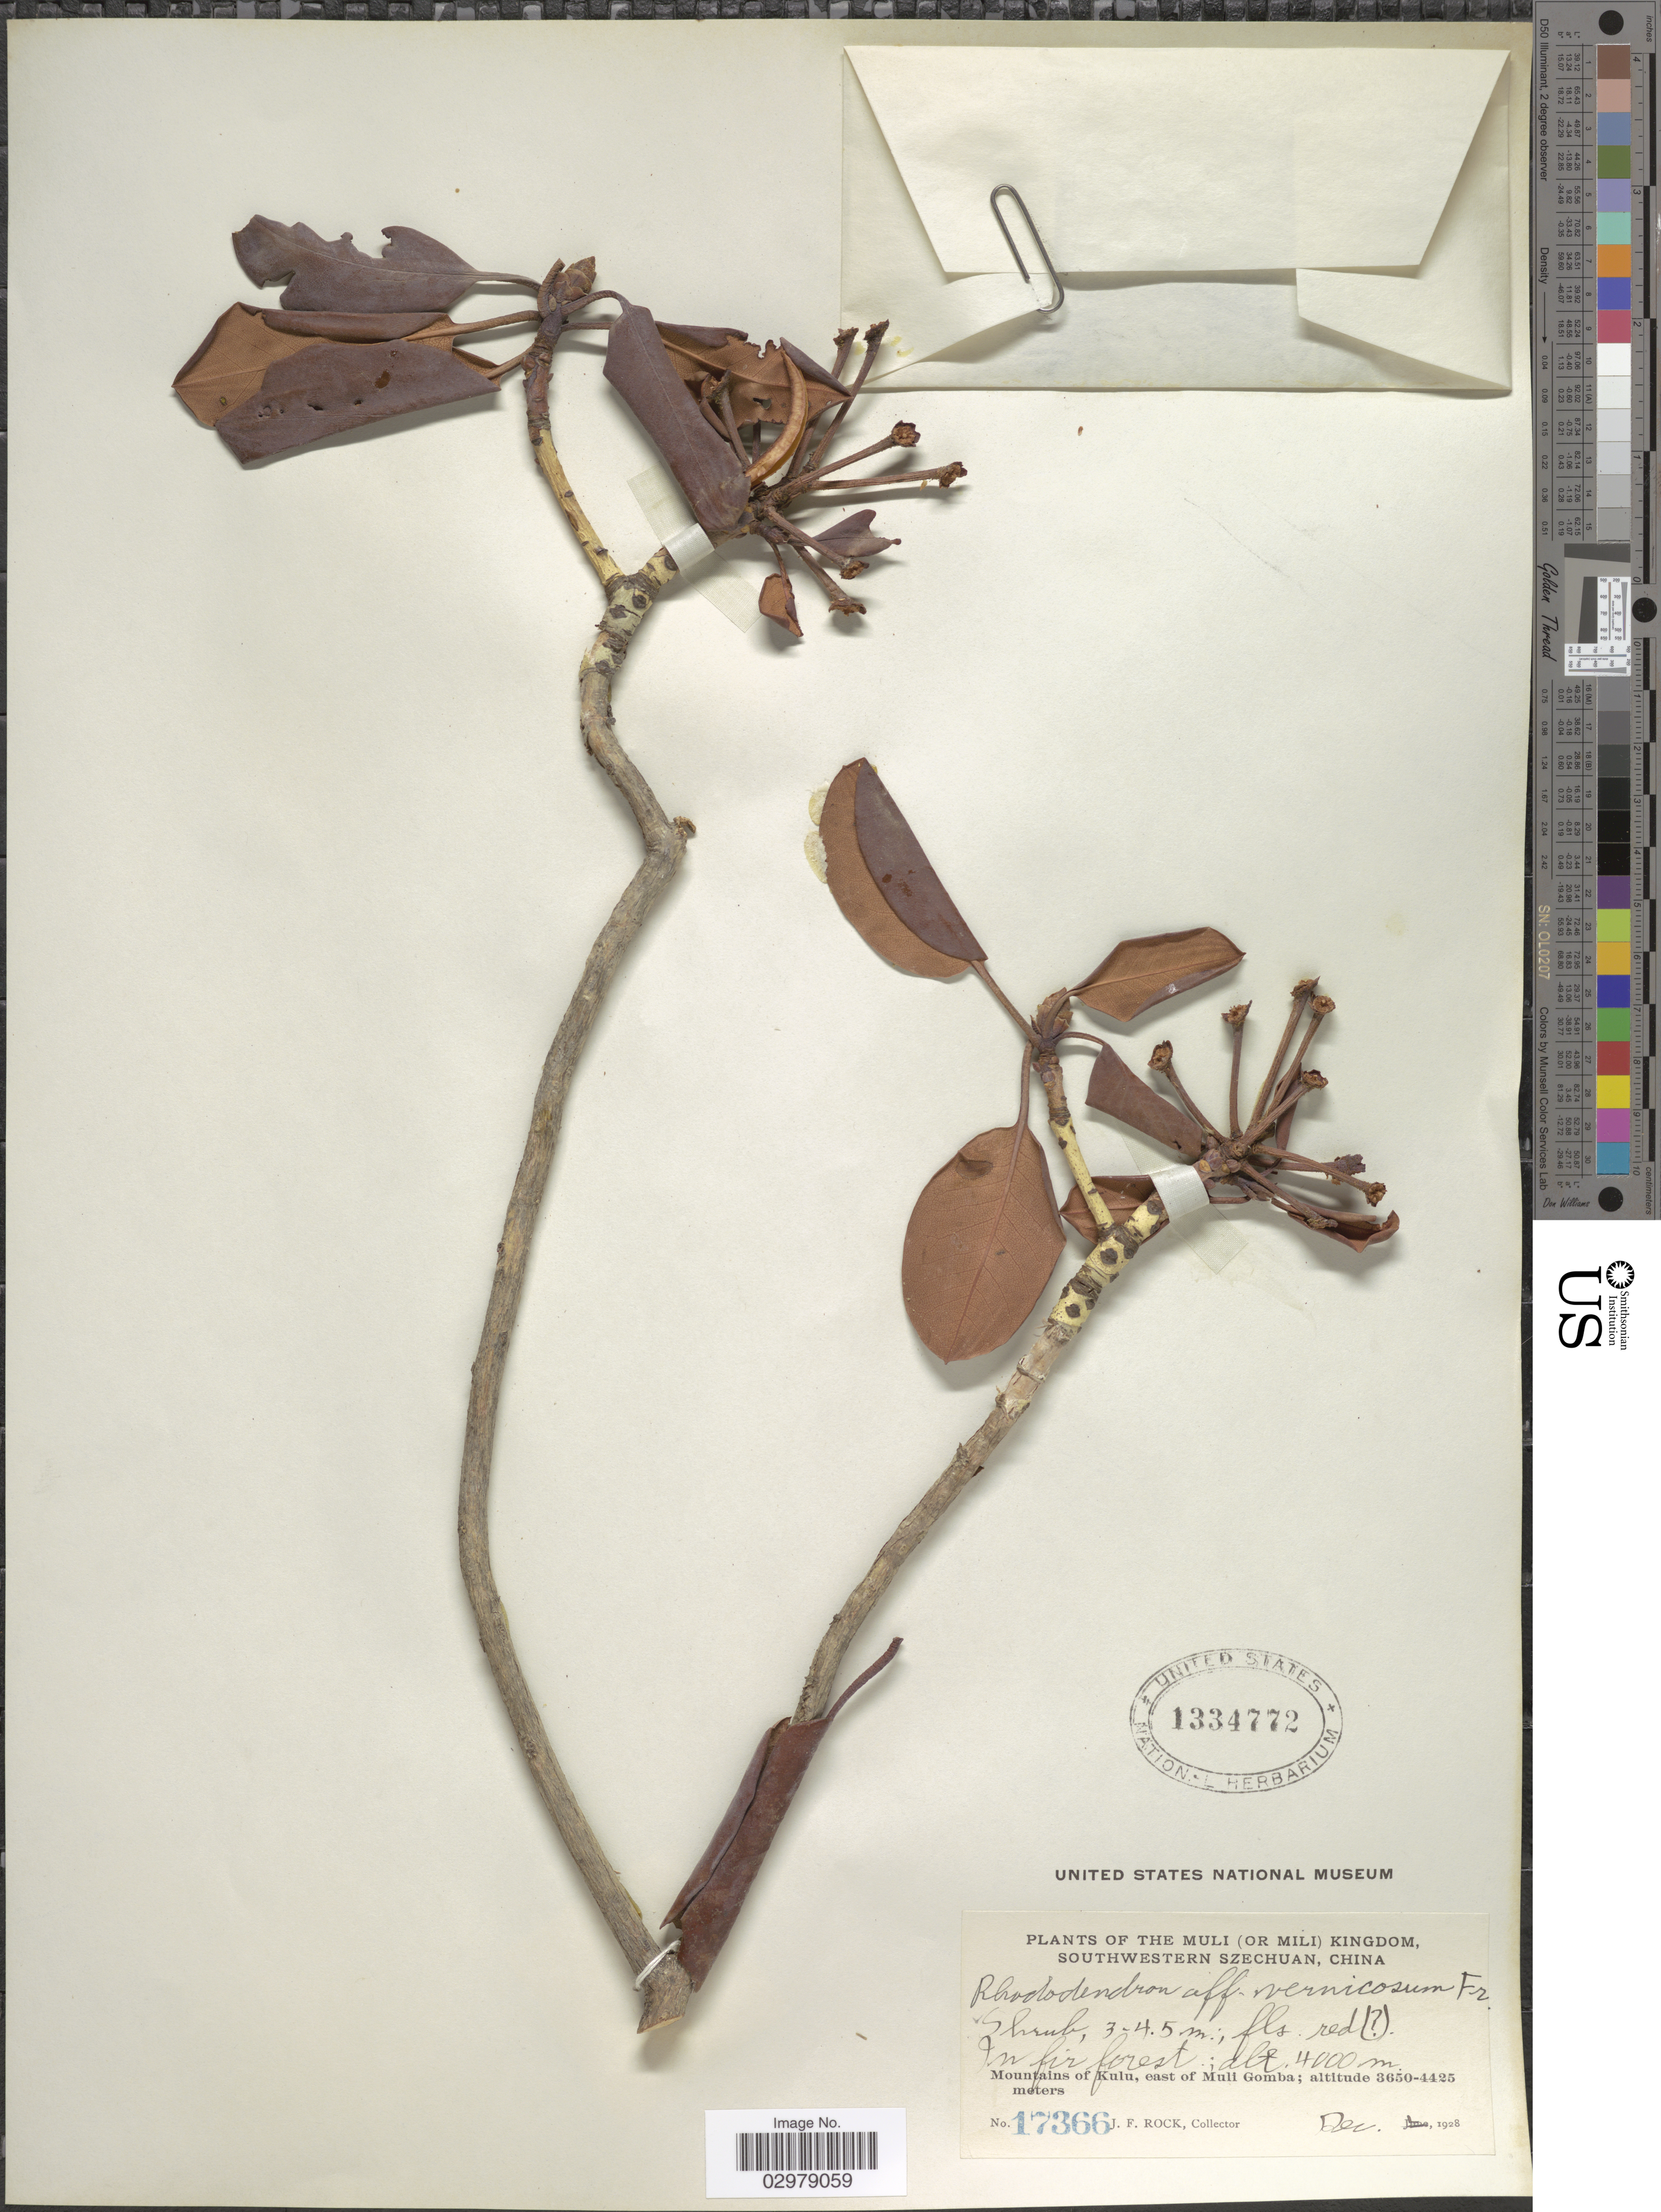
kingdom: Plantae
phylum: Tracheophyta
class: Magnoliopsida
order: Ericales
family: Ericaceae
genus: Rhododendron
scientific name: Rhododendron vernicosum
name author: Franch.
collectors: J. Rock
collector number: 17366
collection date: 1928-12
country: China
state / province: Sichuan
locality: The Muli (or Mili) Kingdom, Southwestern Szechuan. In fir forest. Mountains of Kulu, east of Muli Gomba.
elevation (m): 3650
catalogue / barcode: US 1334772